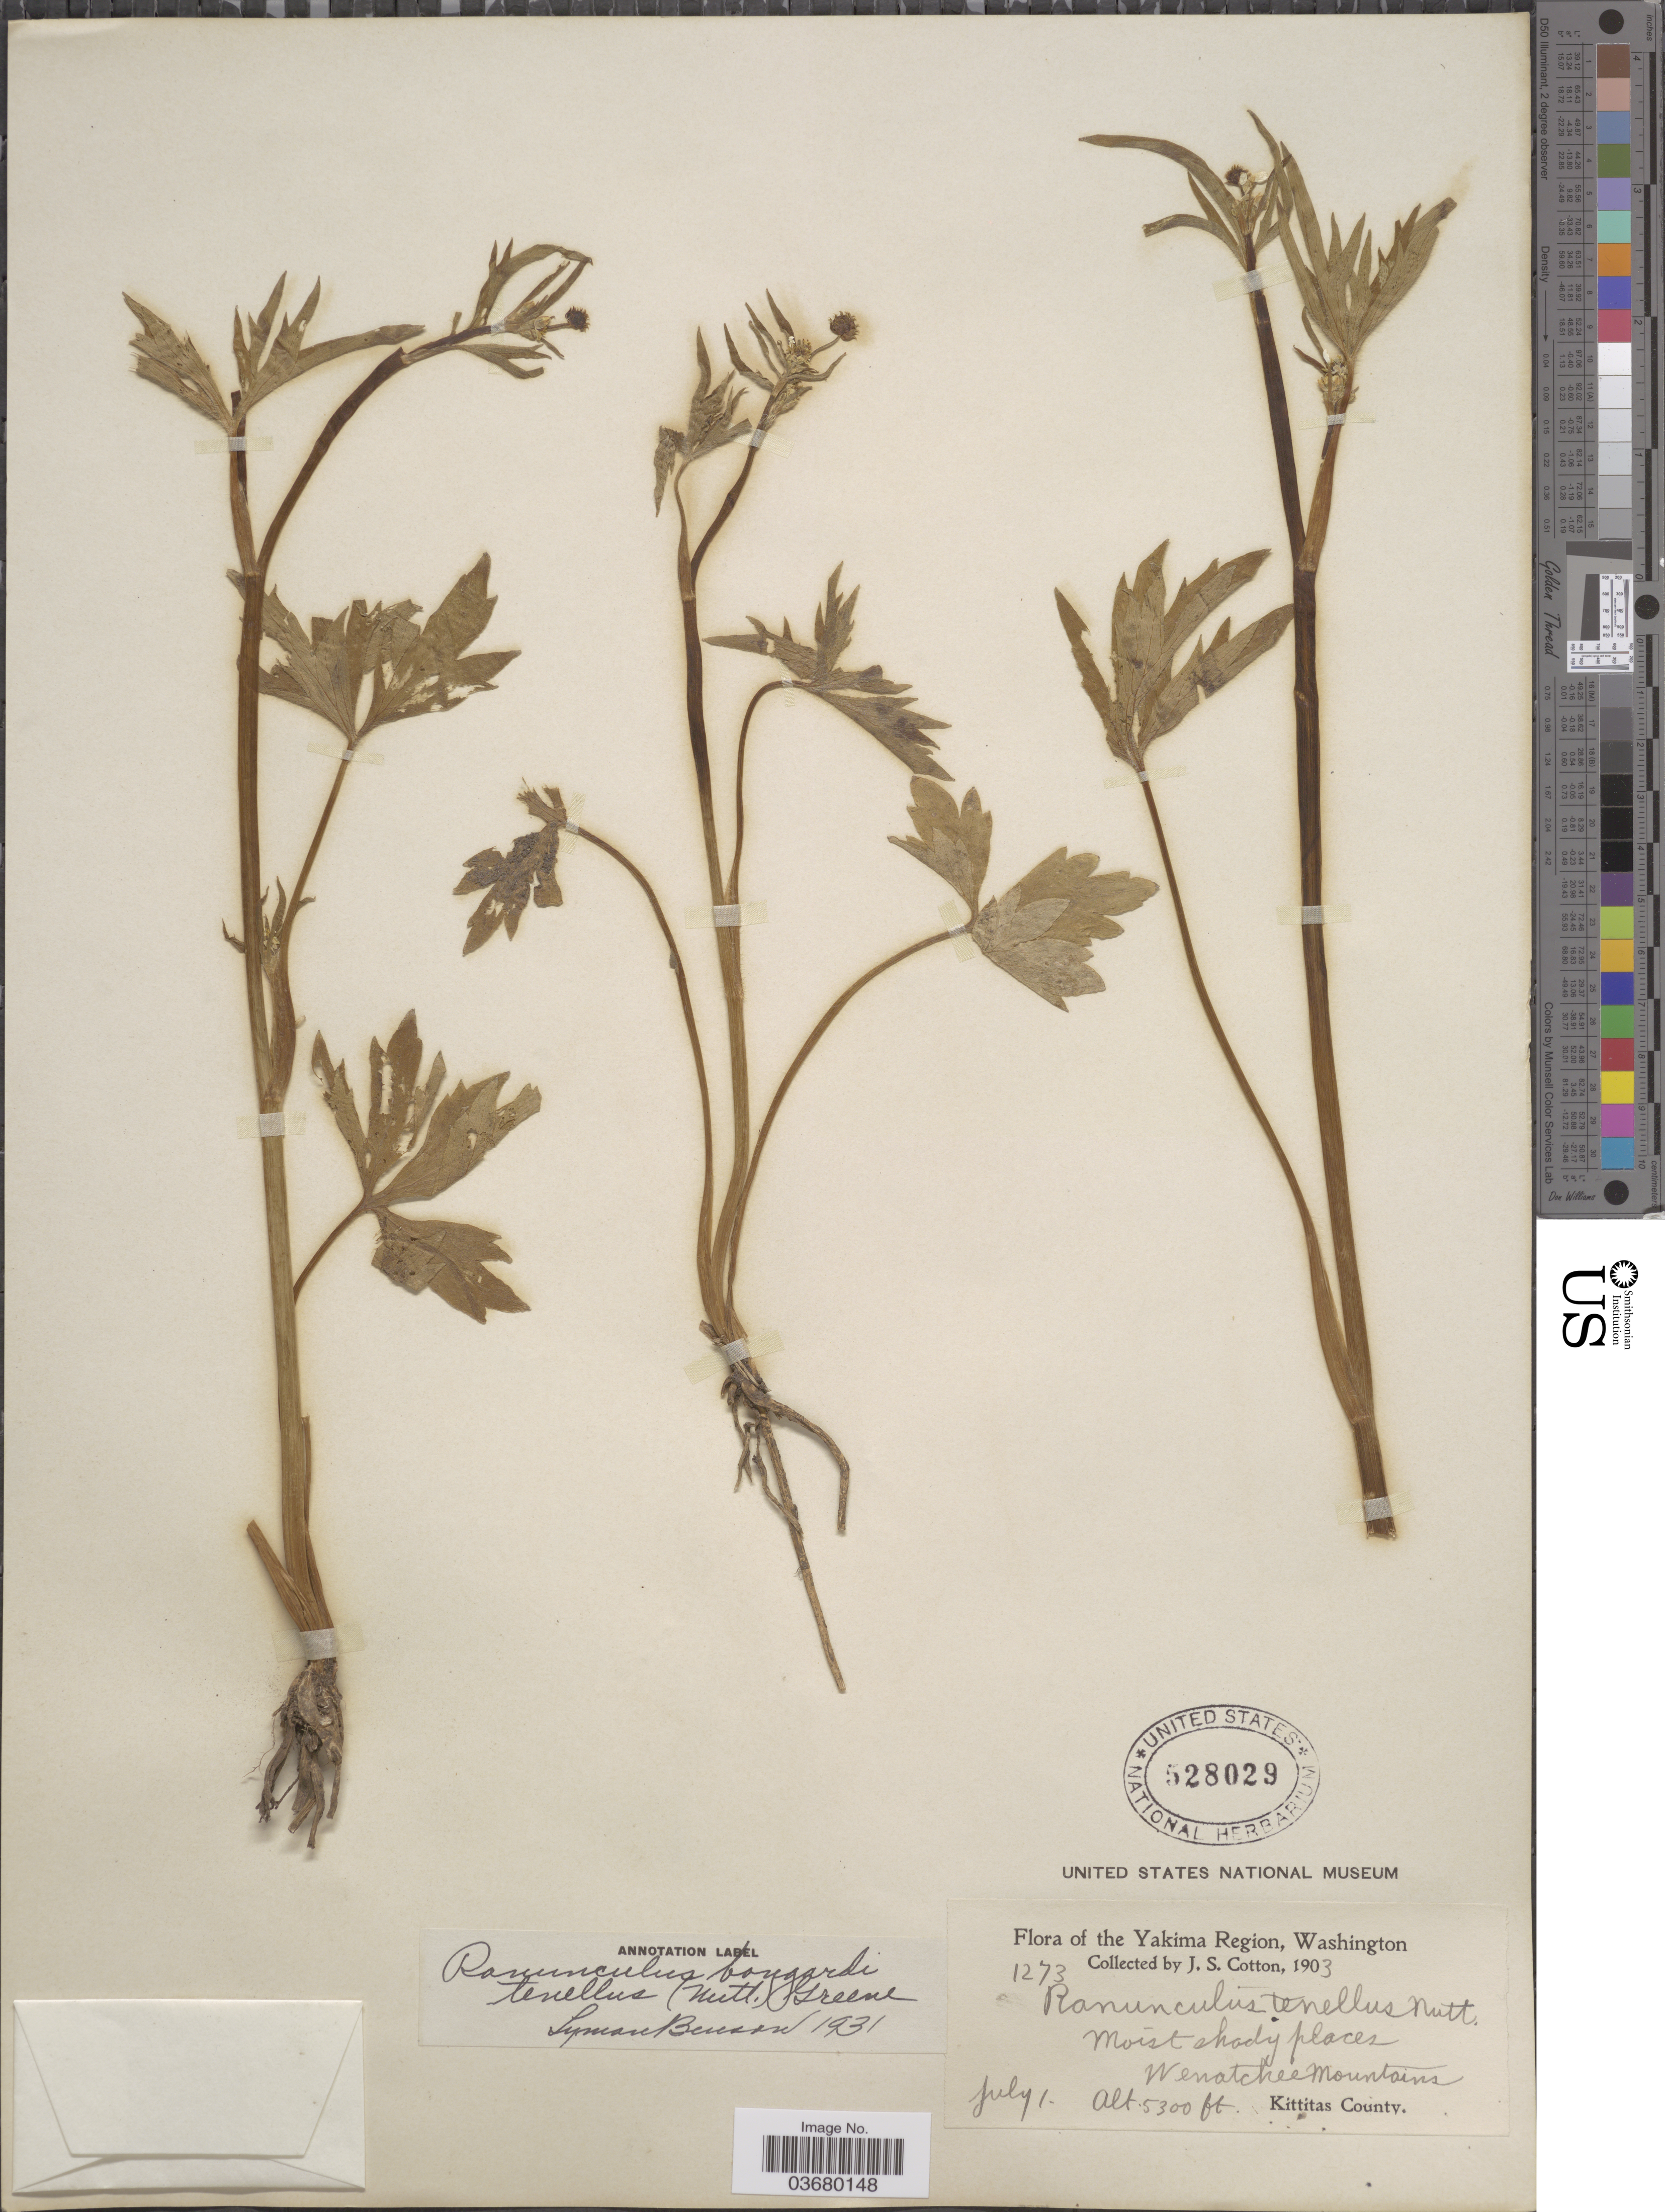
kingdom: Plantae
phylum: Tracheophyta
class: Magnoliopsida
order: Ranunculales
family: Ranunculaceae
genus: Ranunculus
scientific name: Ranunculus bongardii var. tenellus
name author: (A. Gray) Greene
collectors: J. S. Cotton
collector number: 1273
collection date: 1903-07-01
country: United States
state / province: Washington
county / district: Kittitas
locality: The Yakima Region. Wenatchee Mountains. Kittitas County.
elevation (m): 1615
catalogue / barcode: US 528029